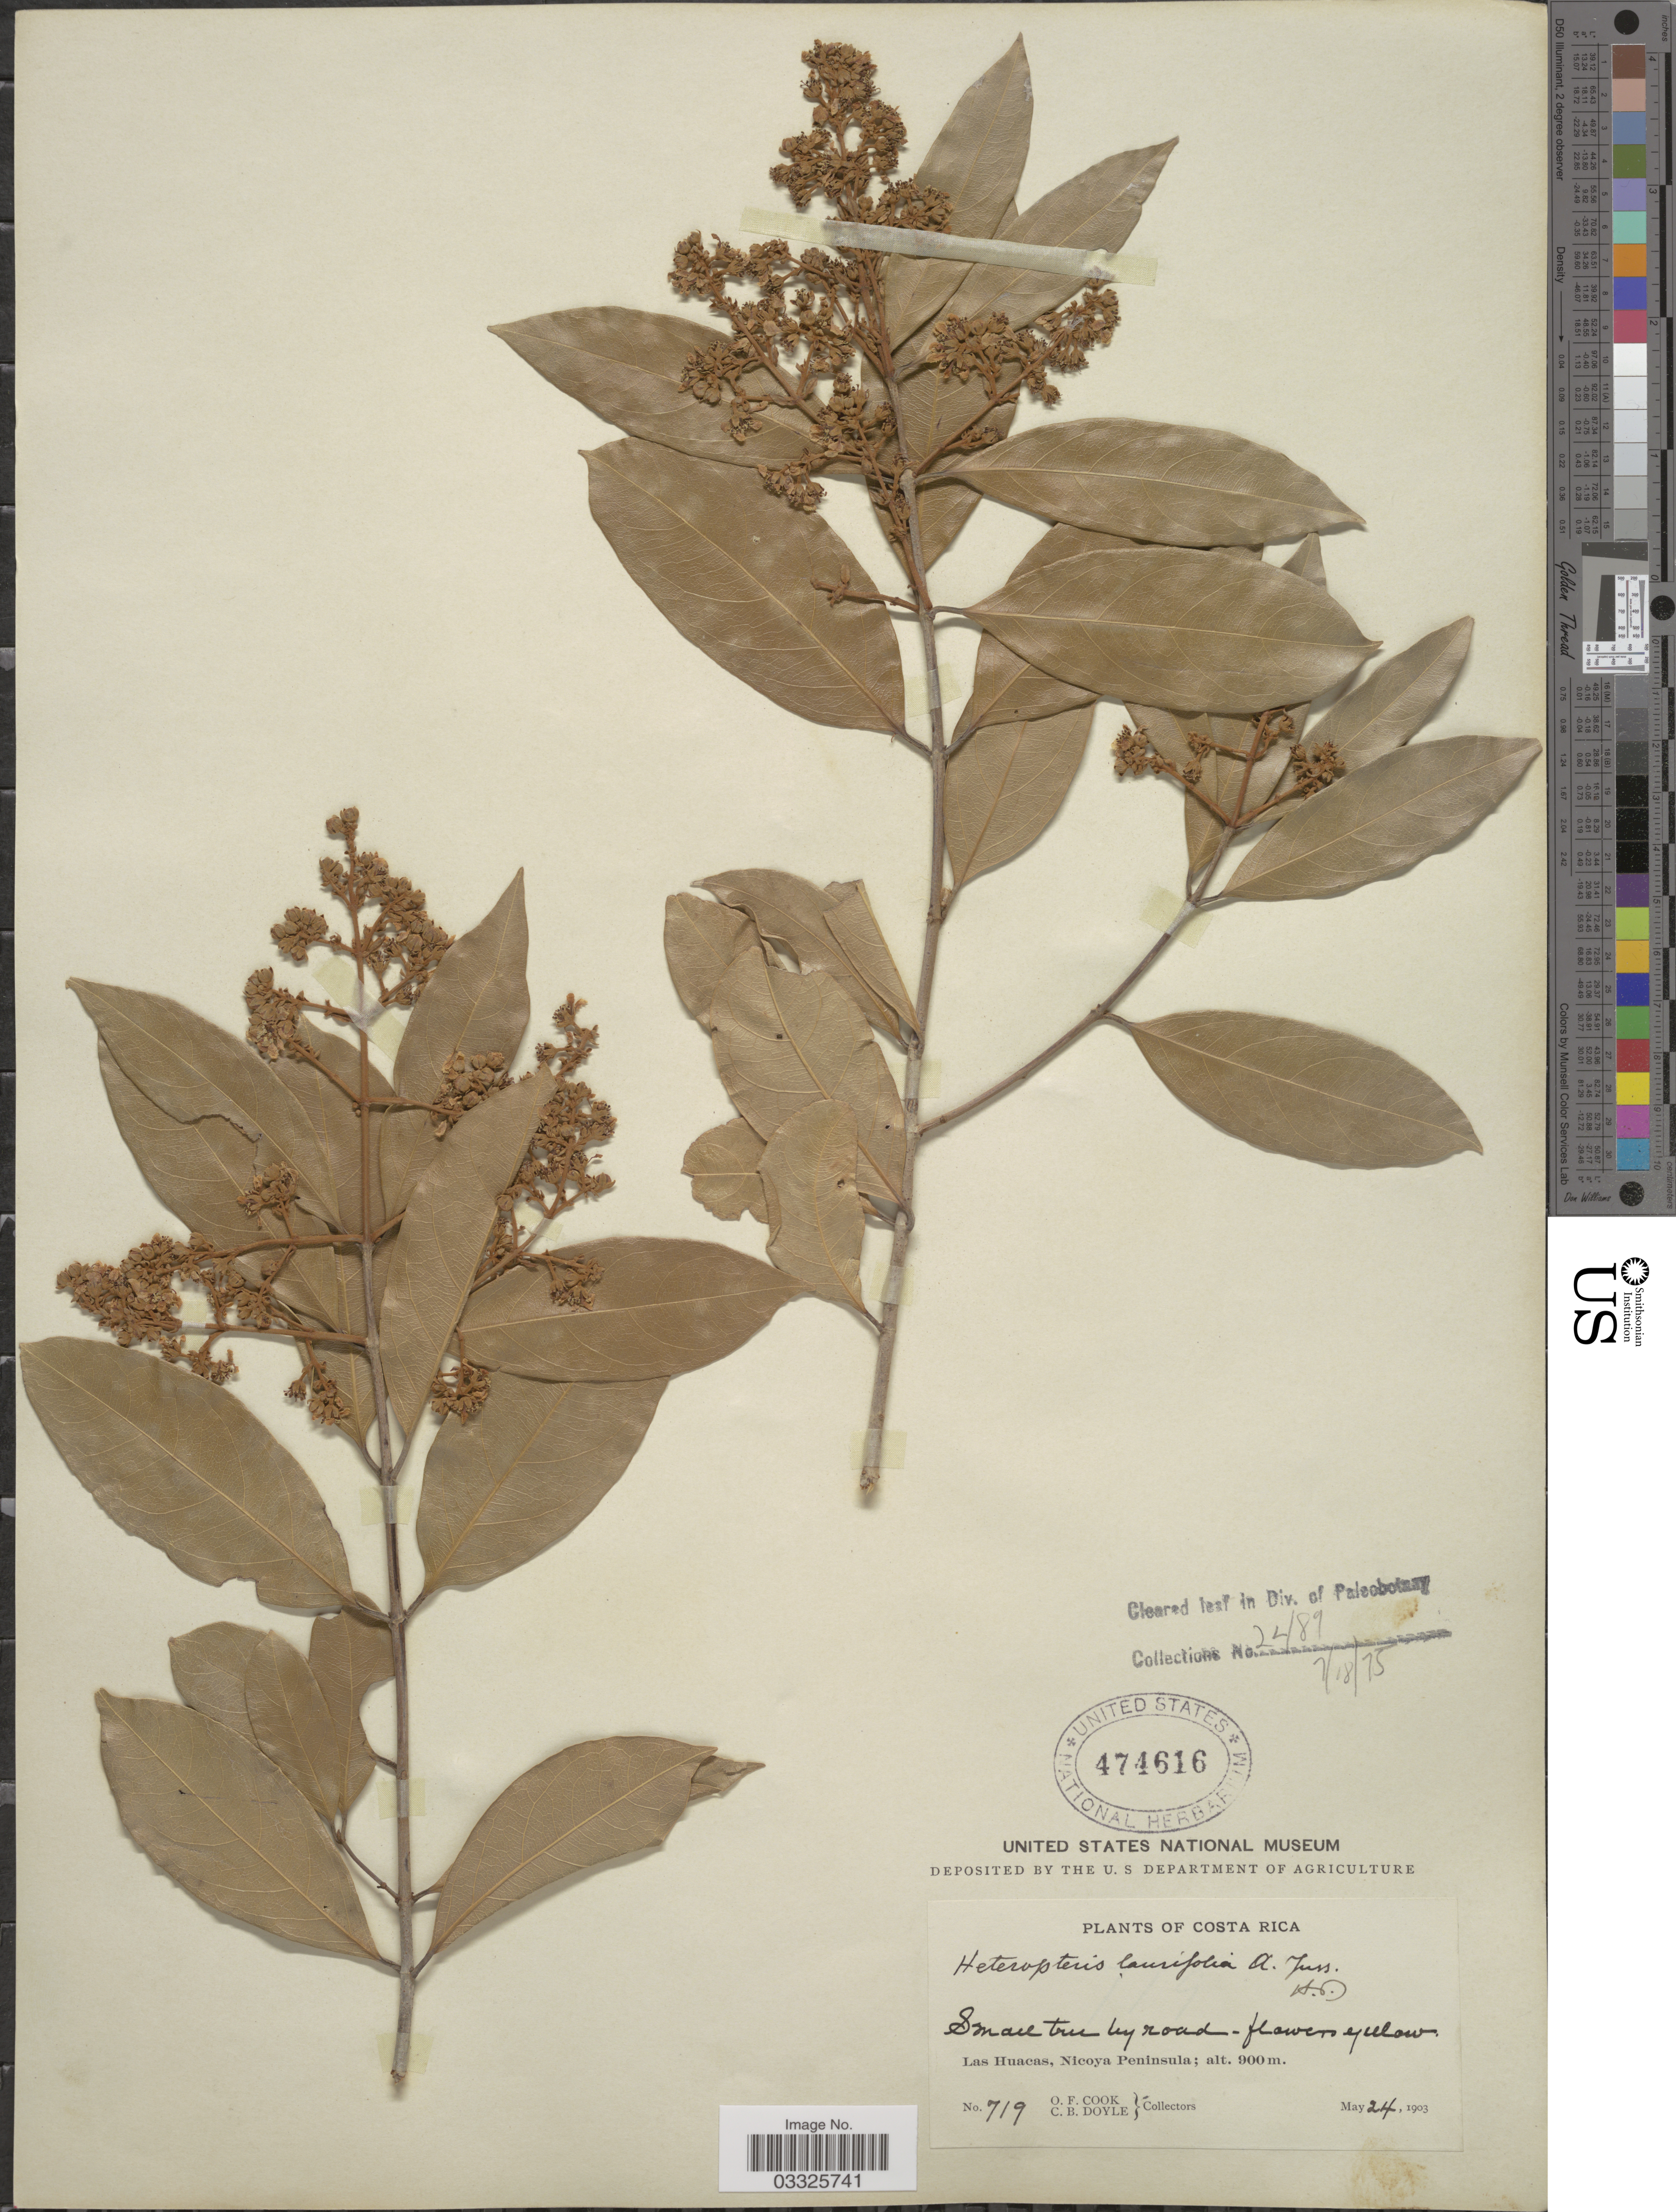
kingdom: Plantae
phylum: Tracheophyta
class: Magnoliopsida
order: Malpighiales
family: Malpighiaceae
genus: Heteropterys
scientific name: Heteropterys laurifolia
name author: (L.) A. Juss.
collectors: O. F. Cook & C. Doyle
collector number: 719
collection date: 1903-03-24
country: Costa Rica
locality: Las Huacas, Nicoya Peninsula.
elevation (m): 900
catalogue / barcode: US 474616